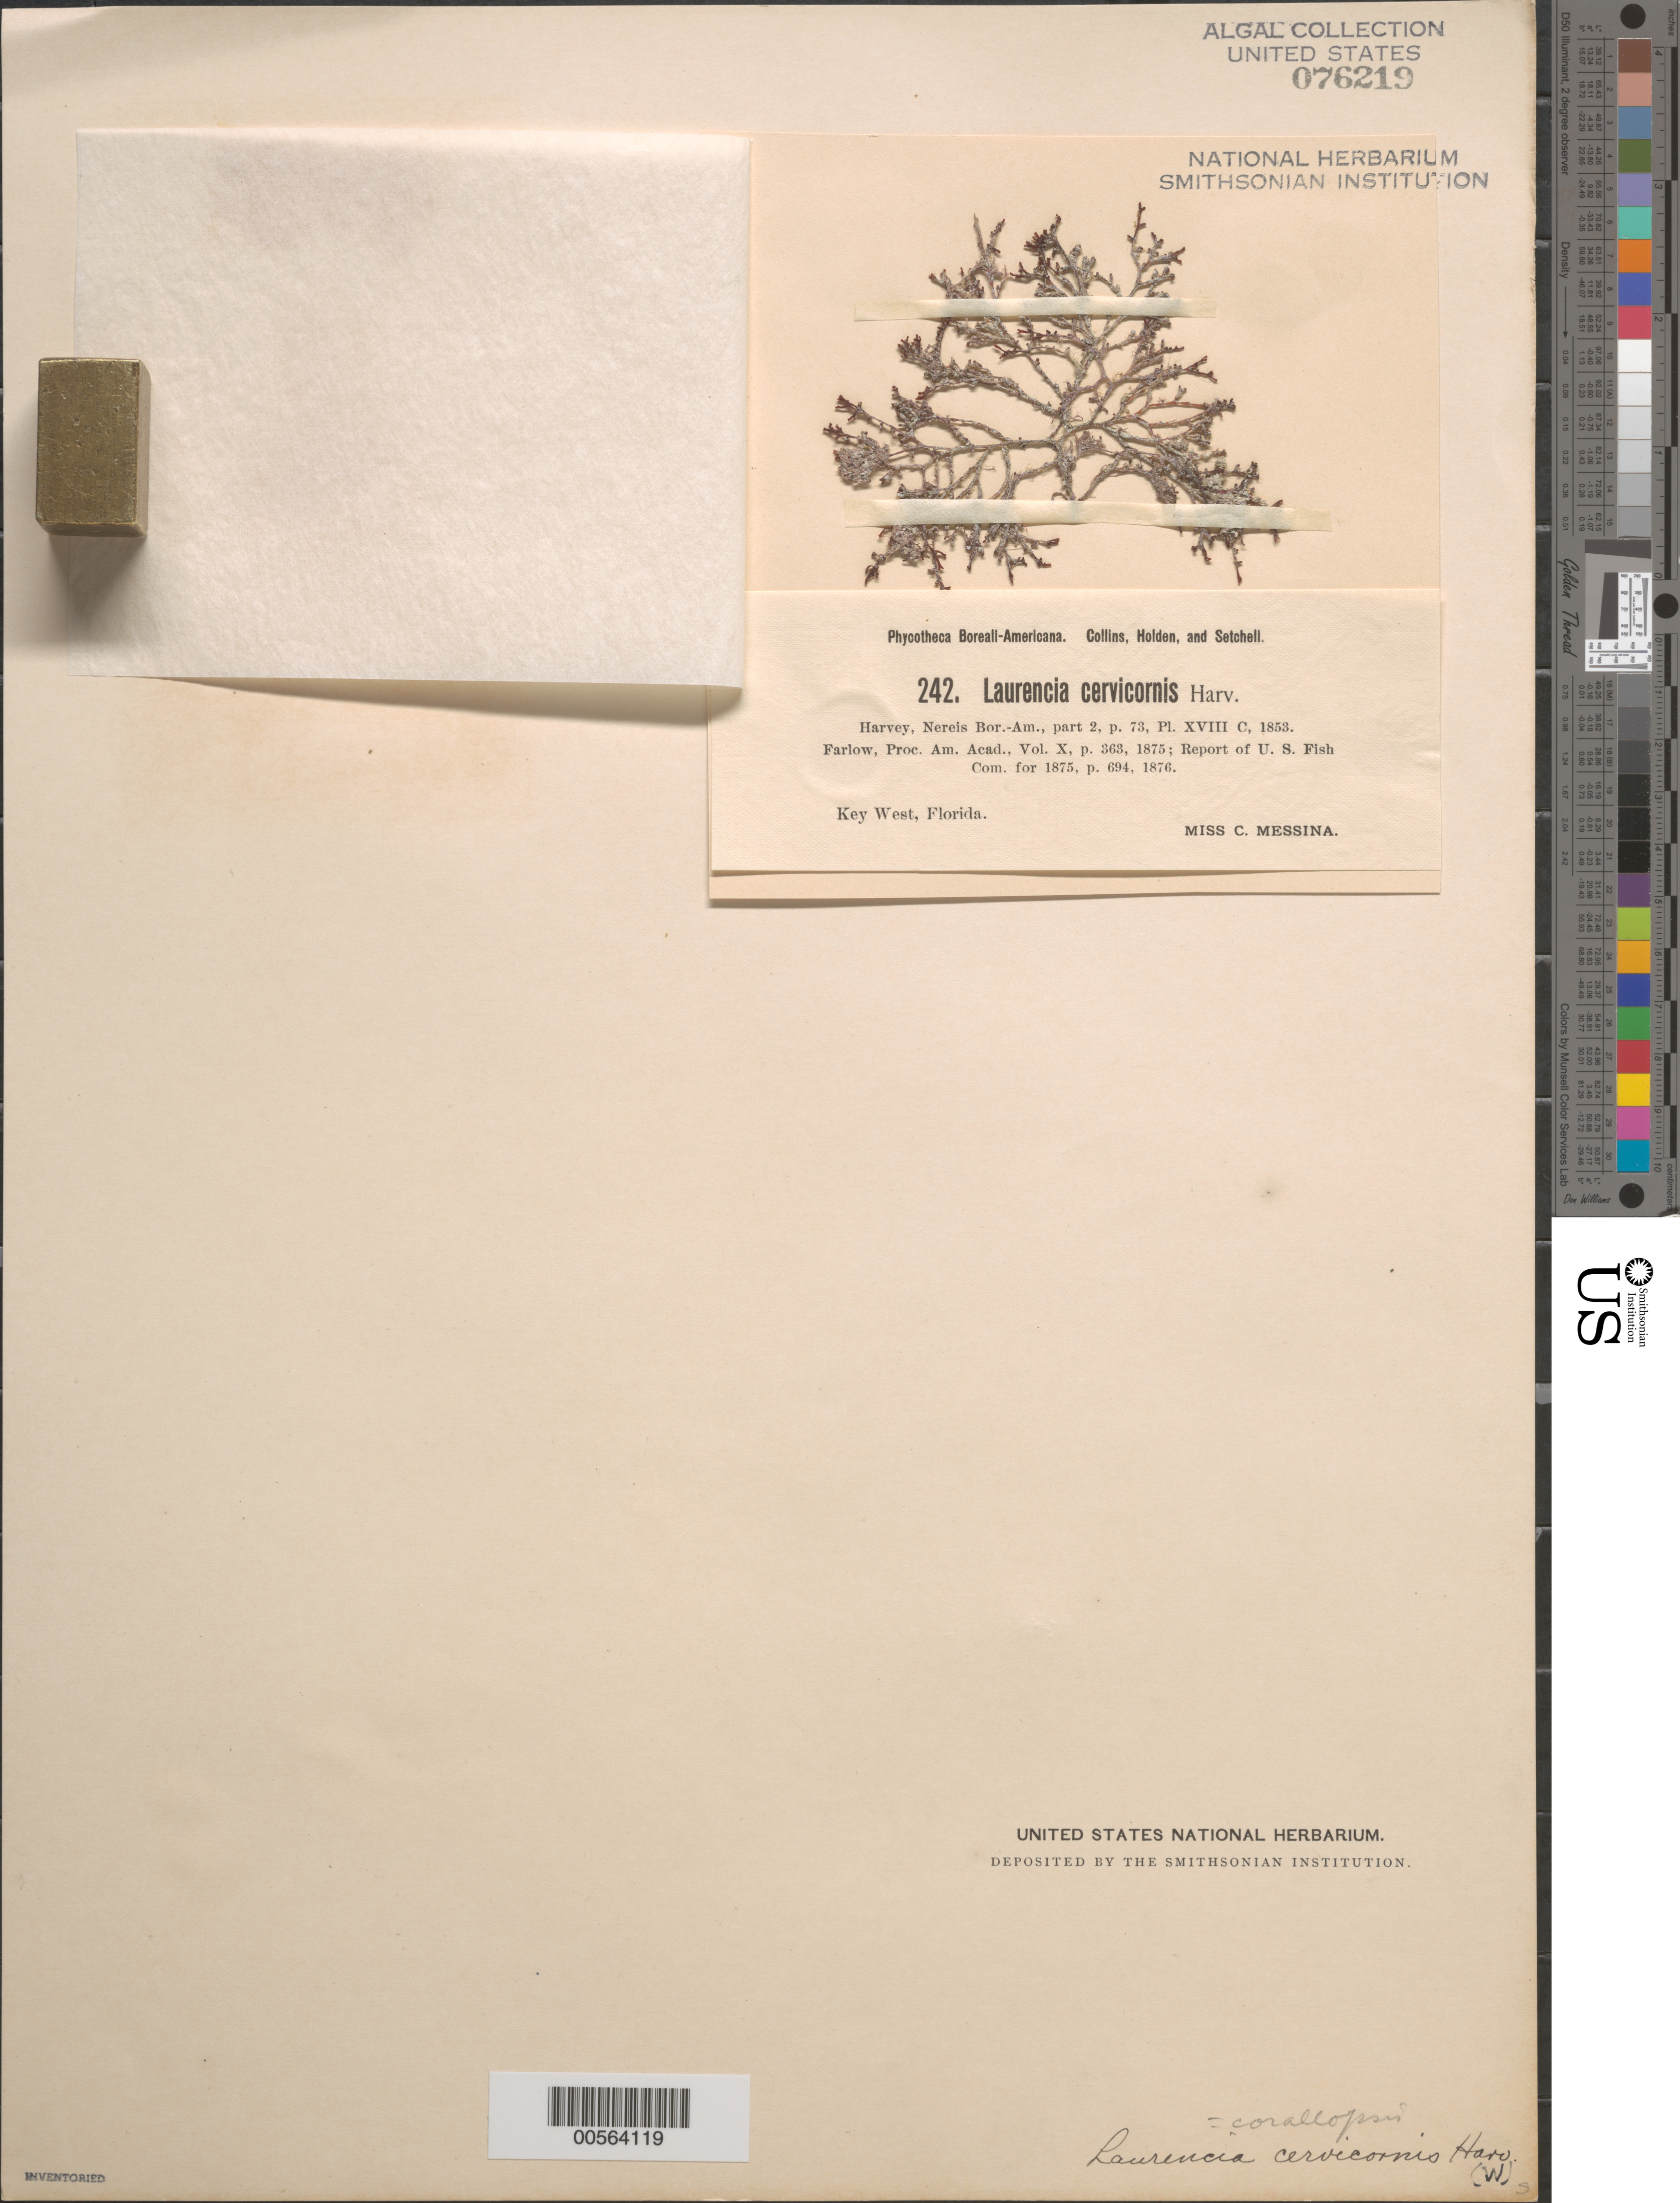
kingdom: Plantae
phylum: Rhodophyta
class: Florideophyceae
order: Ceramiales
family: Rhodomelaceae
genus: Palisada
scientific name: Palisada corallopsis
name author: (Montagne) Sentíes et al.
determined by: Algae name updating Project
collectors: C. Messina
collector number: PB-A 242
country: United States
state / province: Florida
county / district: Monroe County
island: Key West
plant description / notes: Collins, Holden & Setchell, Phycotheca Boreali-Americana, as Laurencia cervicornis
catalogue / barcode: US 76219